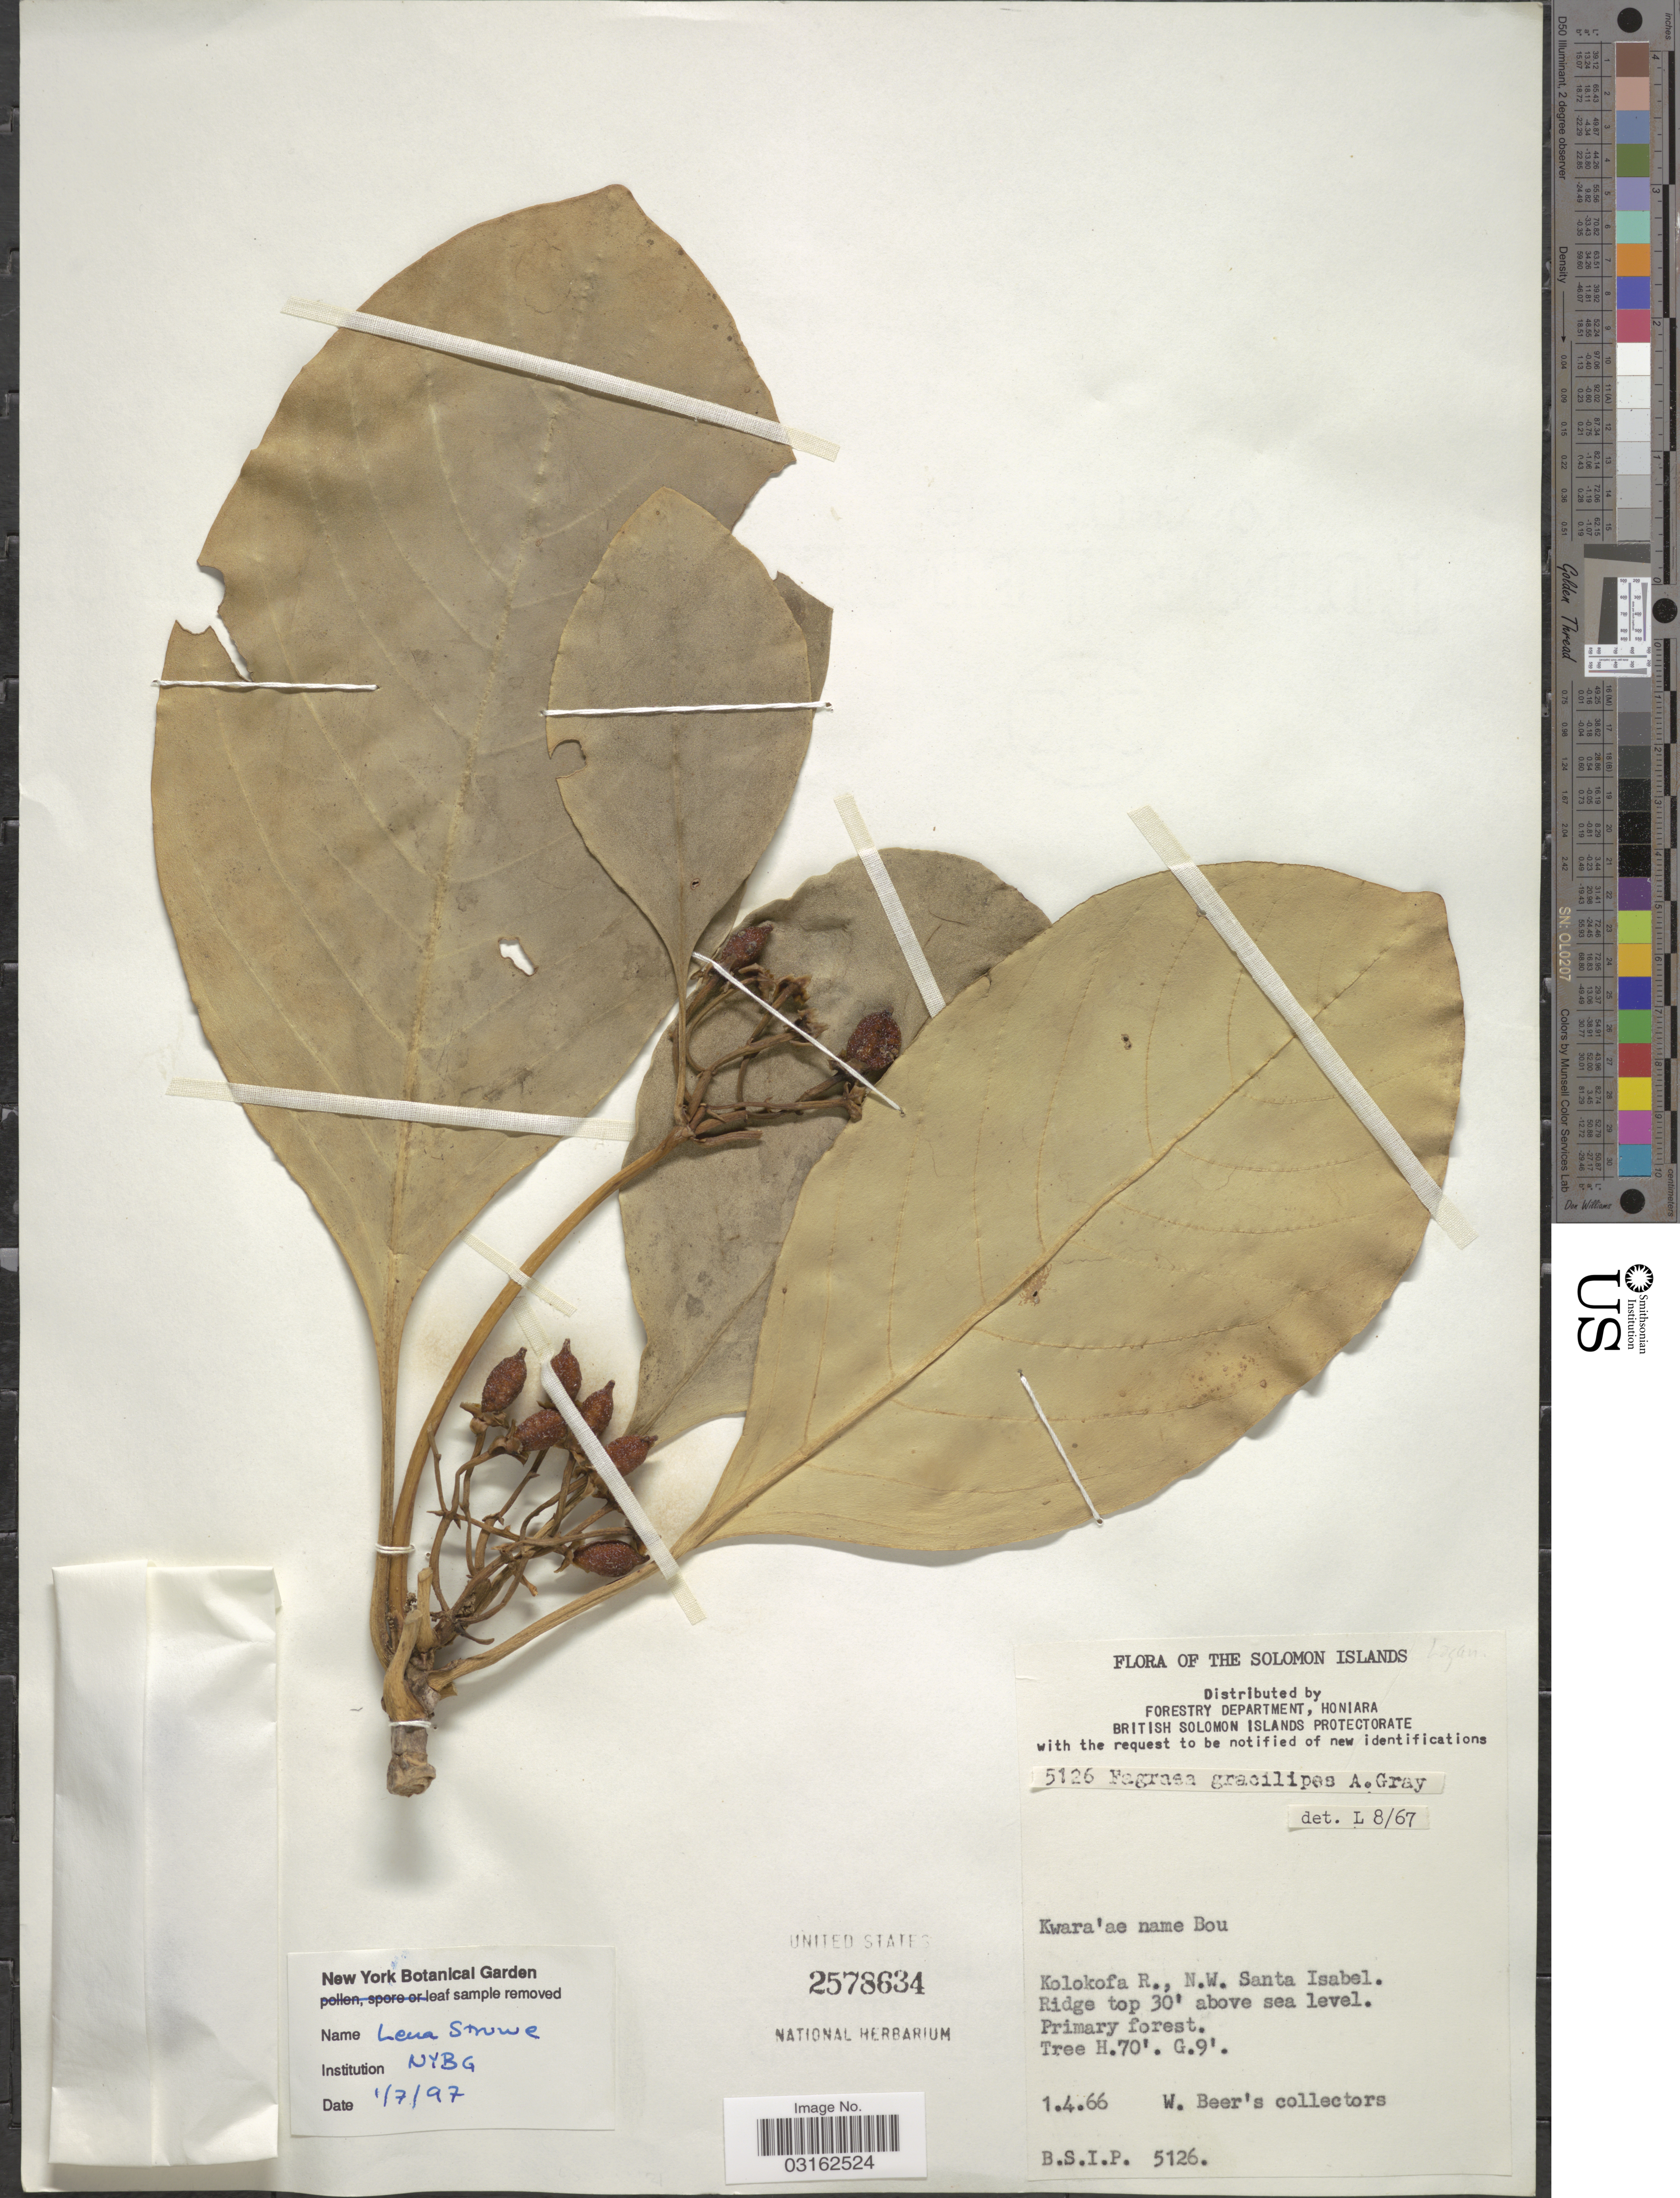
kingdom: Plantae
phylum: Tracheophyta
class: Magnoliopsida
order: Gentianales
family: Gentianaceae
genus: Fagraea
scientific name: Fagraea gracilipes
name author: A. Gray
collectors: W. Beer's Collectors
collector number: B.S.I.P.5126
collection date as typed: Transcribed d/m/y: 1/4/66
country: Solomon Islands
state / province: Solomon Islands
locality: The Solomon Islands. Kolokofa R., N. W. Santa Isabel.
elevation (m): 9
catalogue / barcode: US 2578634